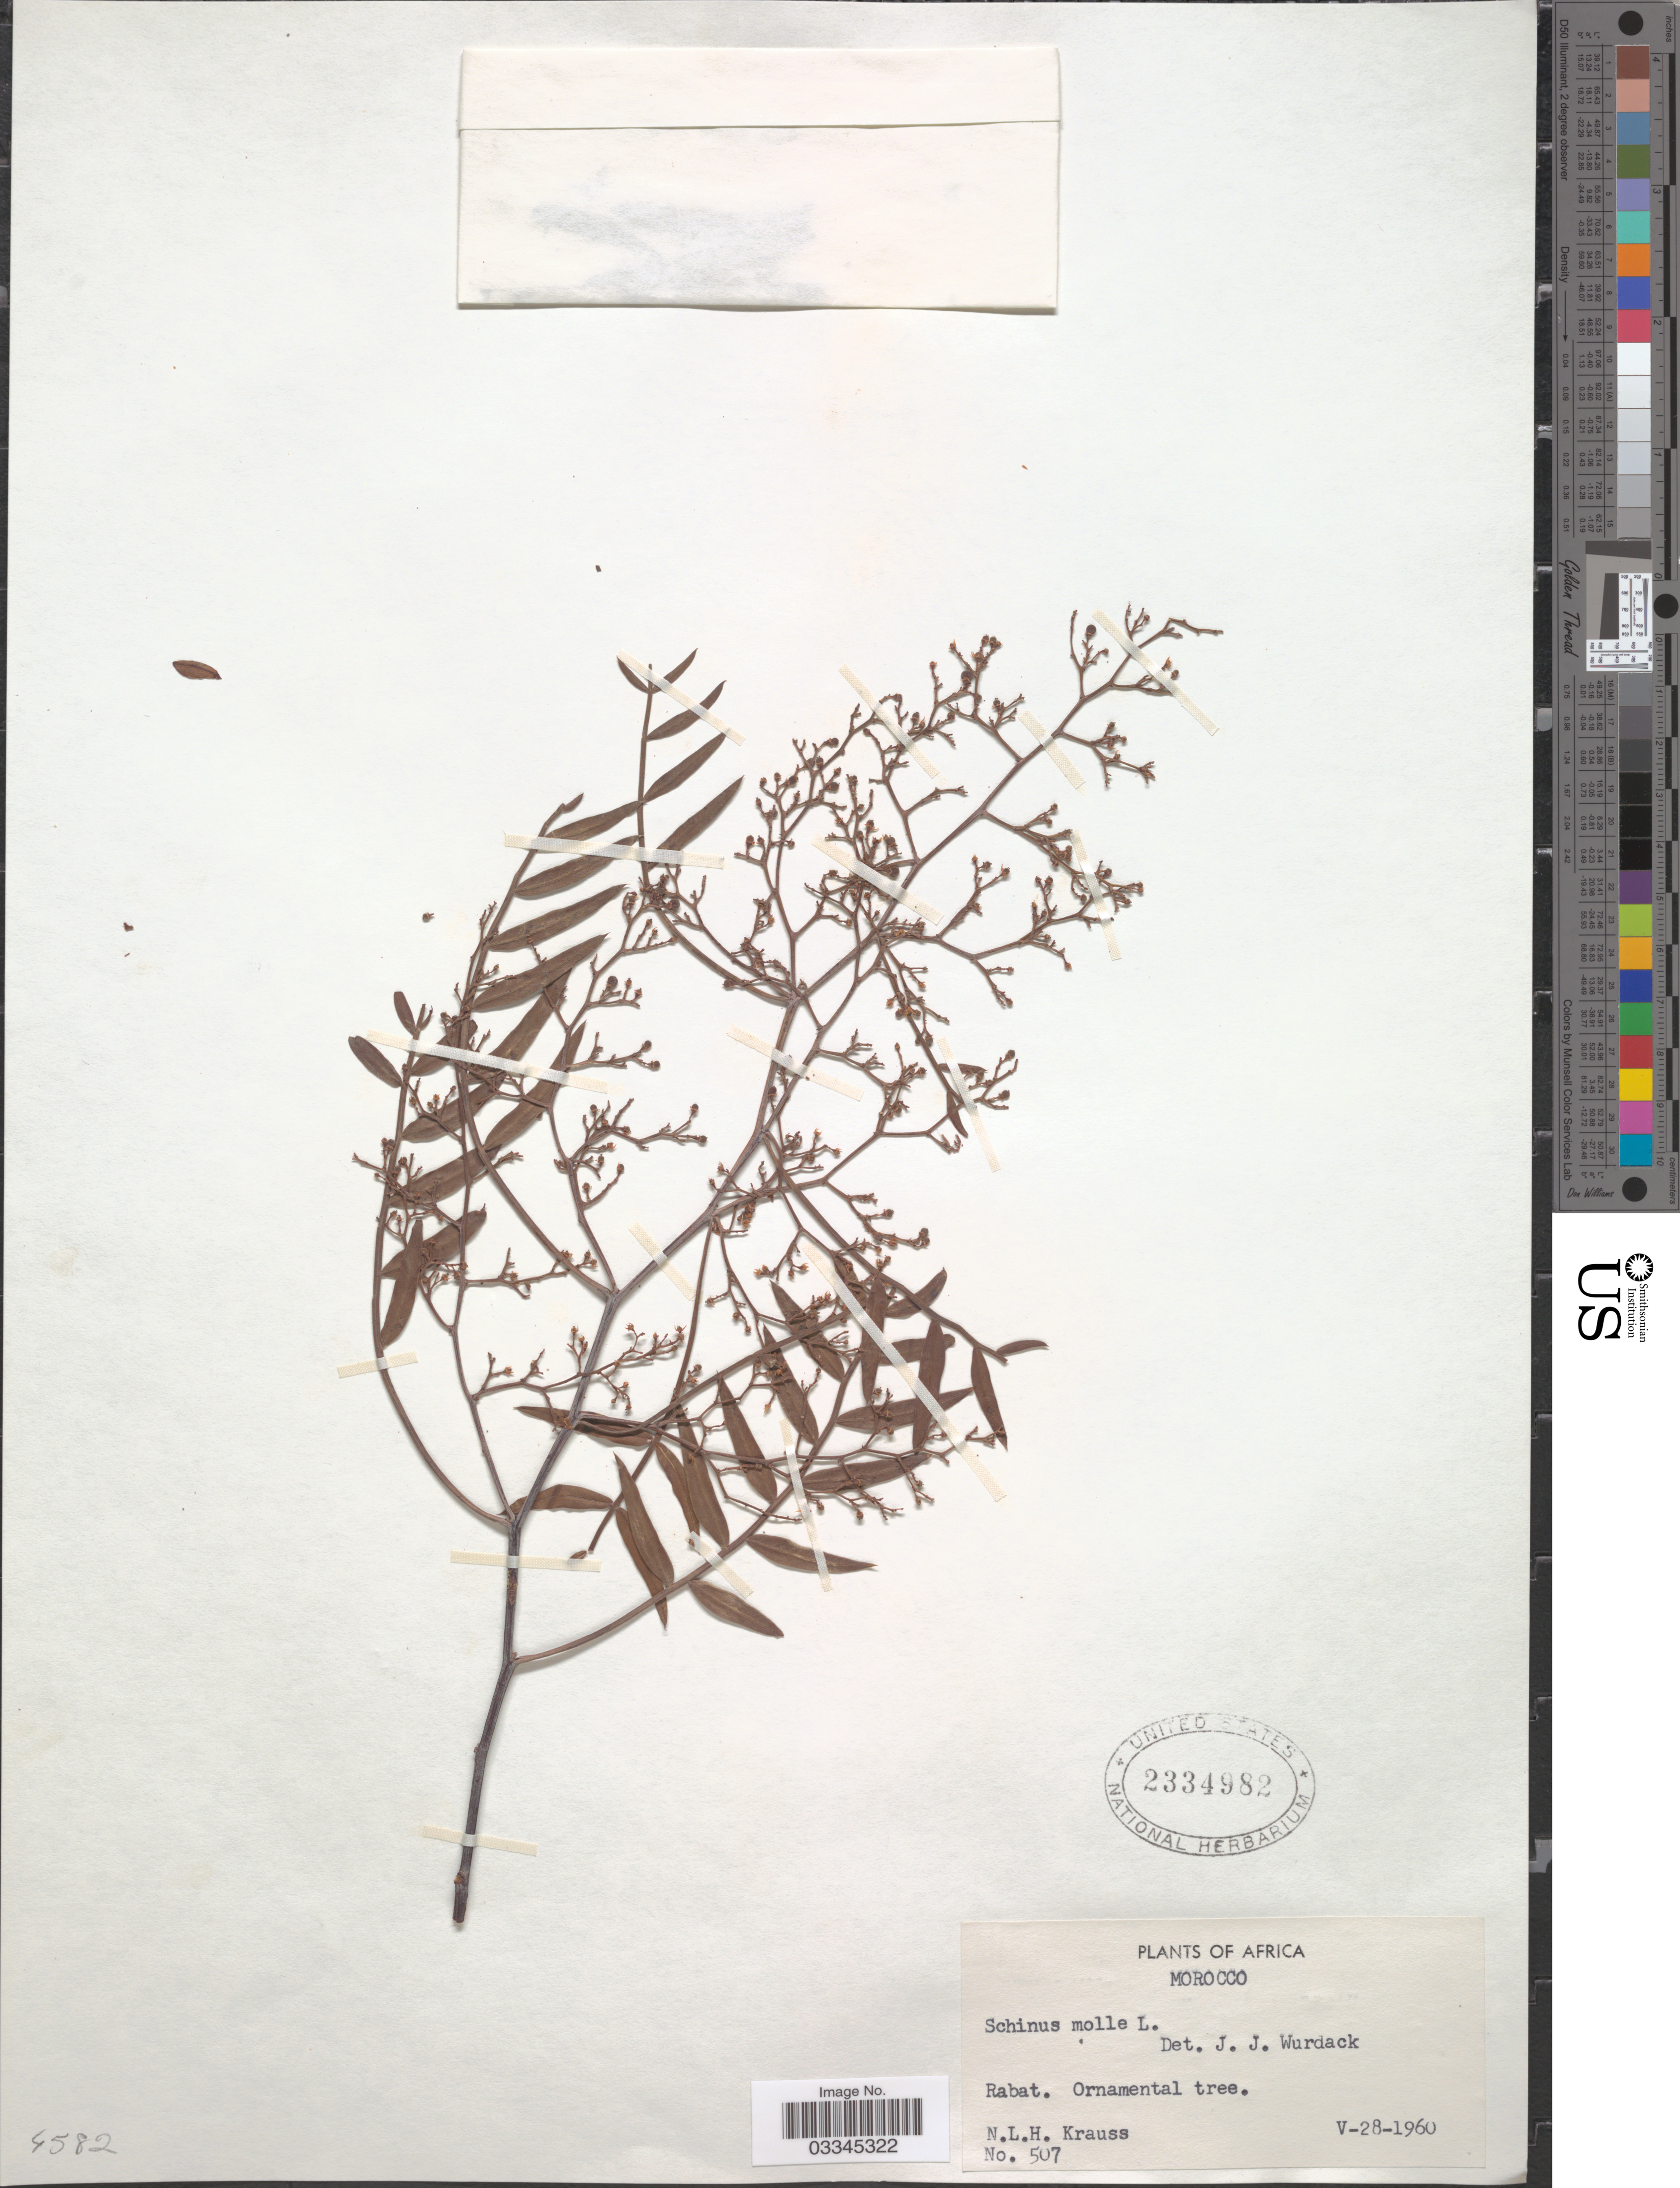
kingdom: Plantae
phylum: Tracheophyta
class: Magnoliopsida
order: Sapindales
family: Anacardiaceae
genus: Schinus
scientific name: Schinus molle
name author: L.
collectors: N. Krauss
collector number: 507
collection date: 1960-05-28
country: Morocco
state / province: Rabat-Salé-Zemmour-Zaër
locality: Rabat.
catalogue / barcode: US 2334982